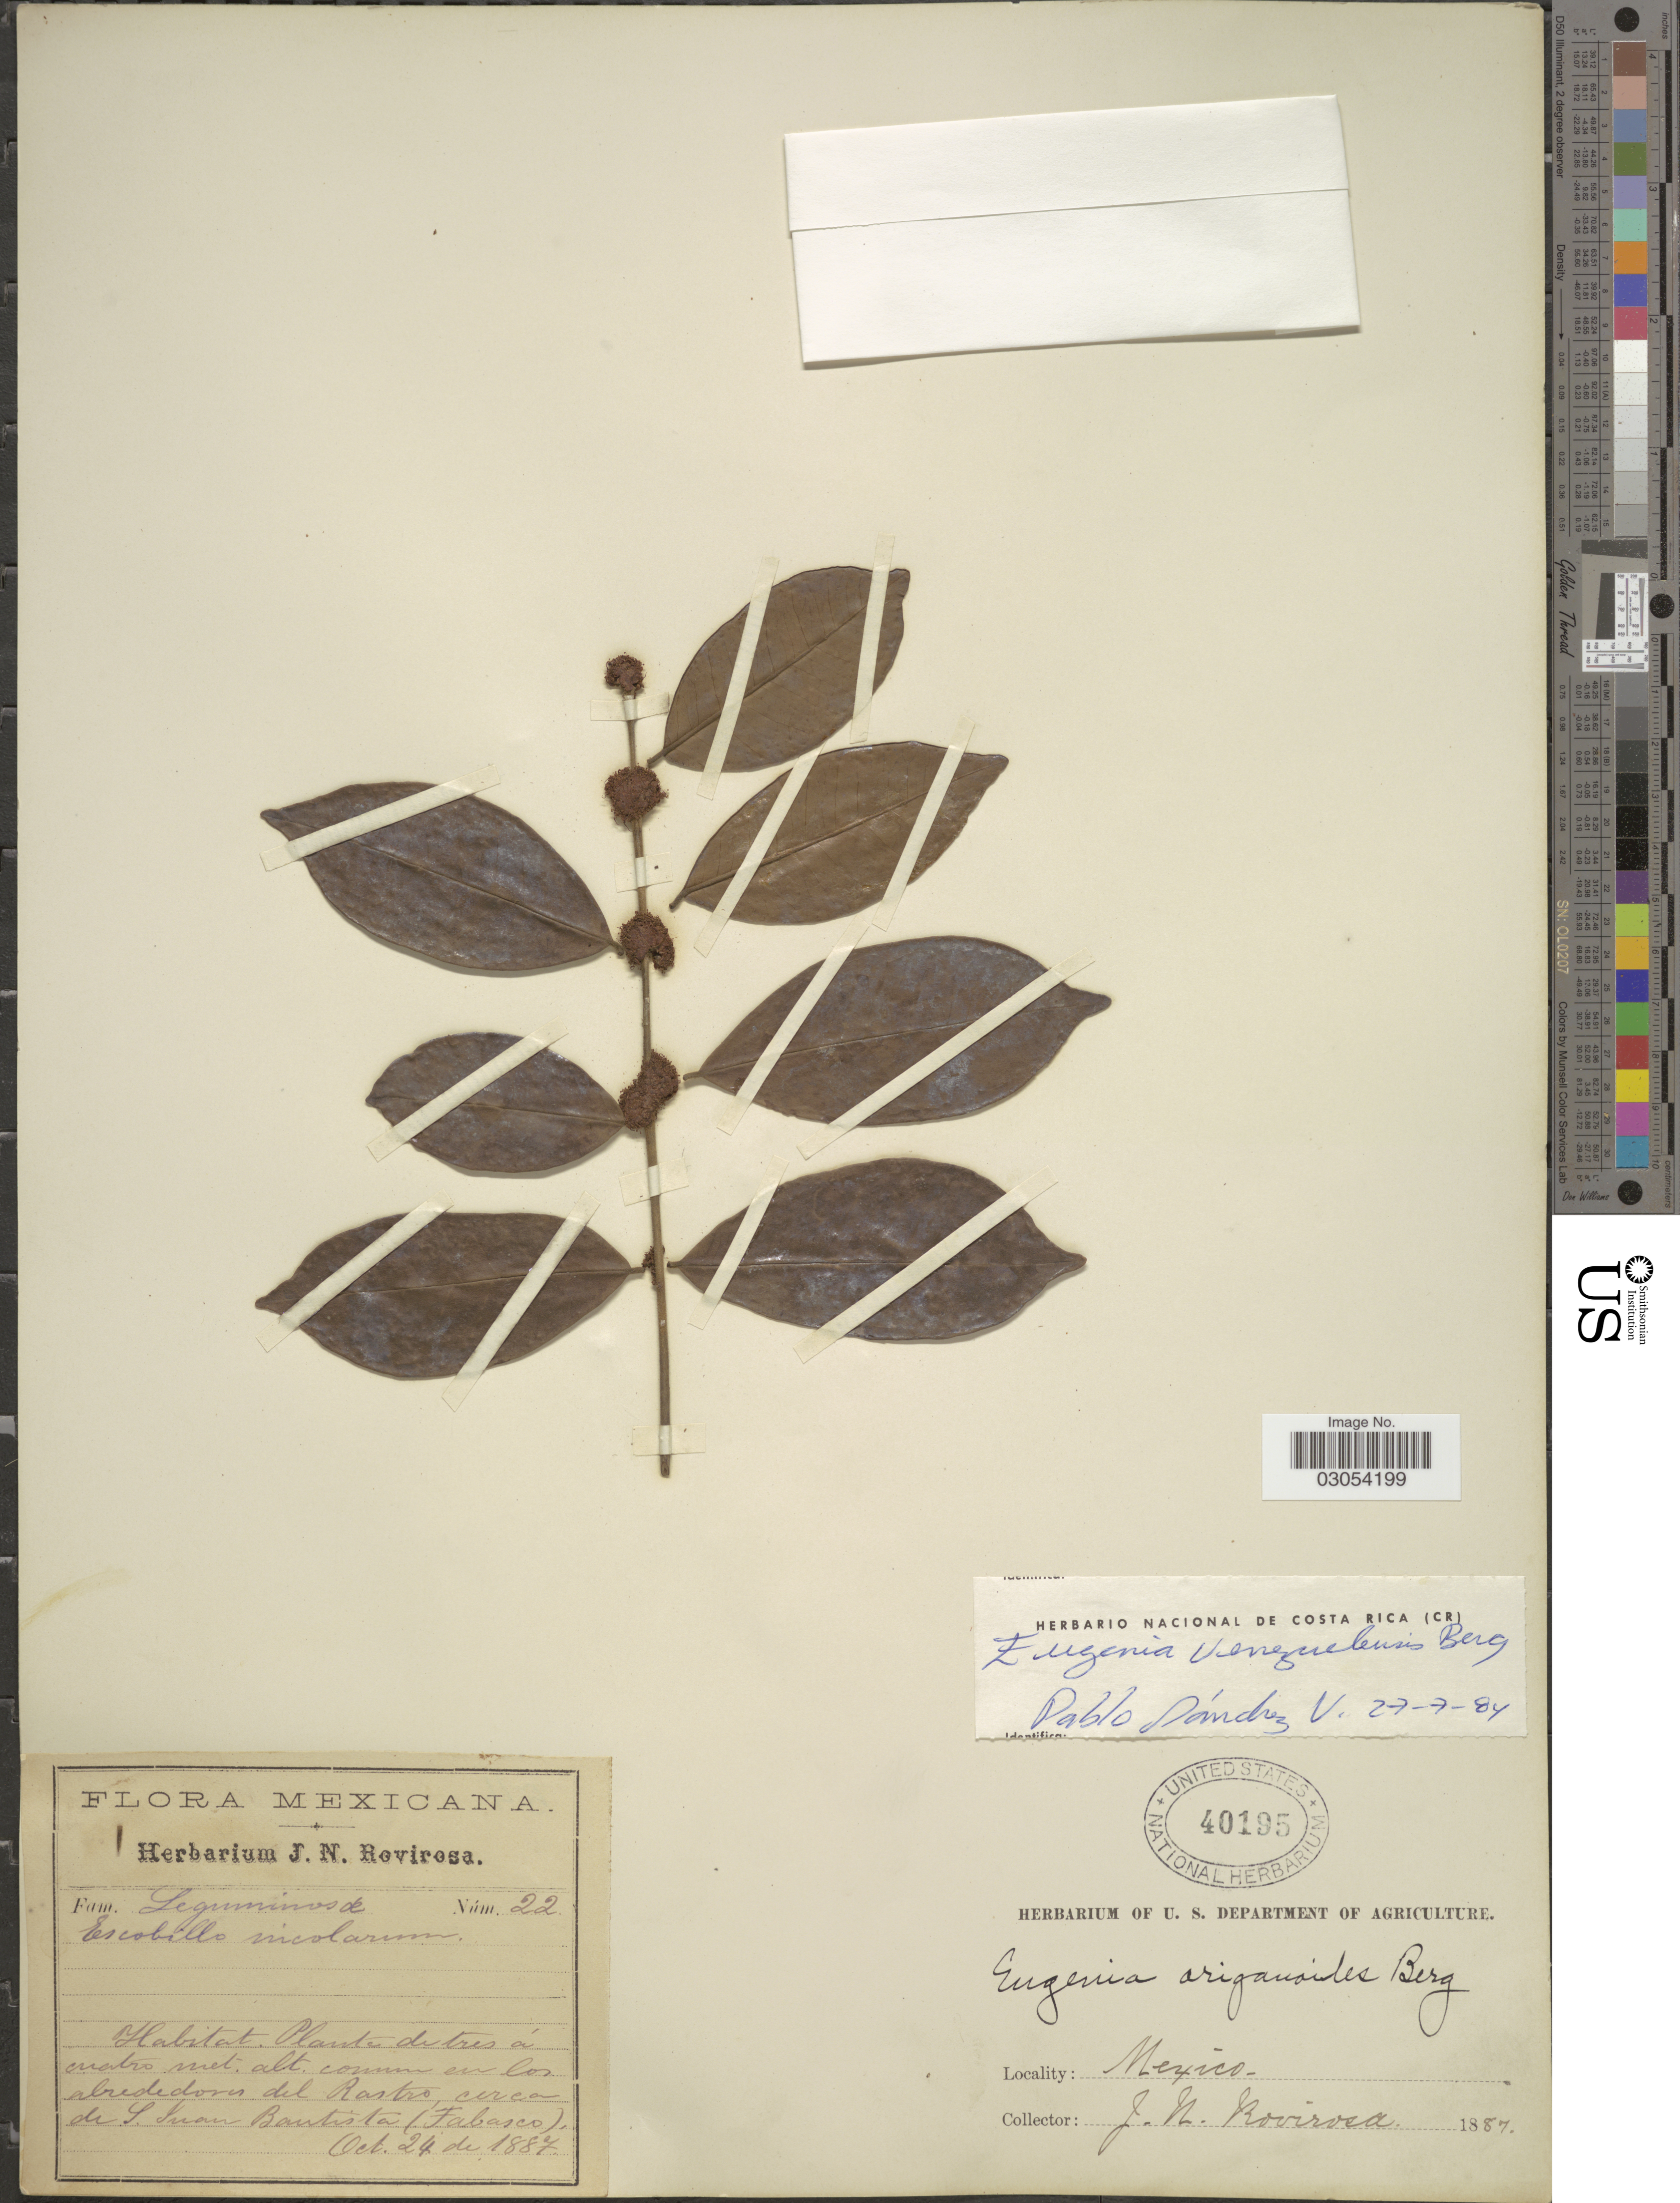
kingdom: Plantae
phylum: Tracheophyta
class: Magnoliopsida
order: Myrtales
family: Myrtaceae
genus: Eugenia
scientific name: Eugenia venezuelensis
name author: O. Berg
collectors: J. N. Rovirosa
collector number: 22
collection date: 1887-10-24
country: Mexico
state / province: Tabasco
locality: Comun en los alrededores del Rastro, cerca de S. Juan Bautista.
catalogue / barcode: US 40195